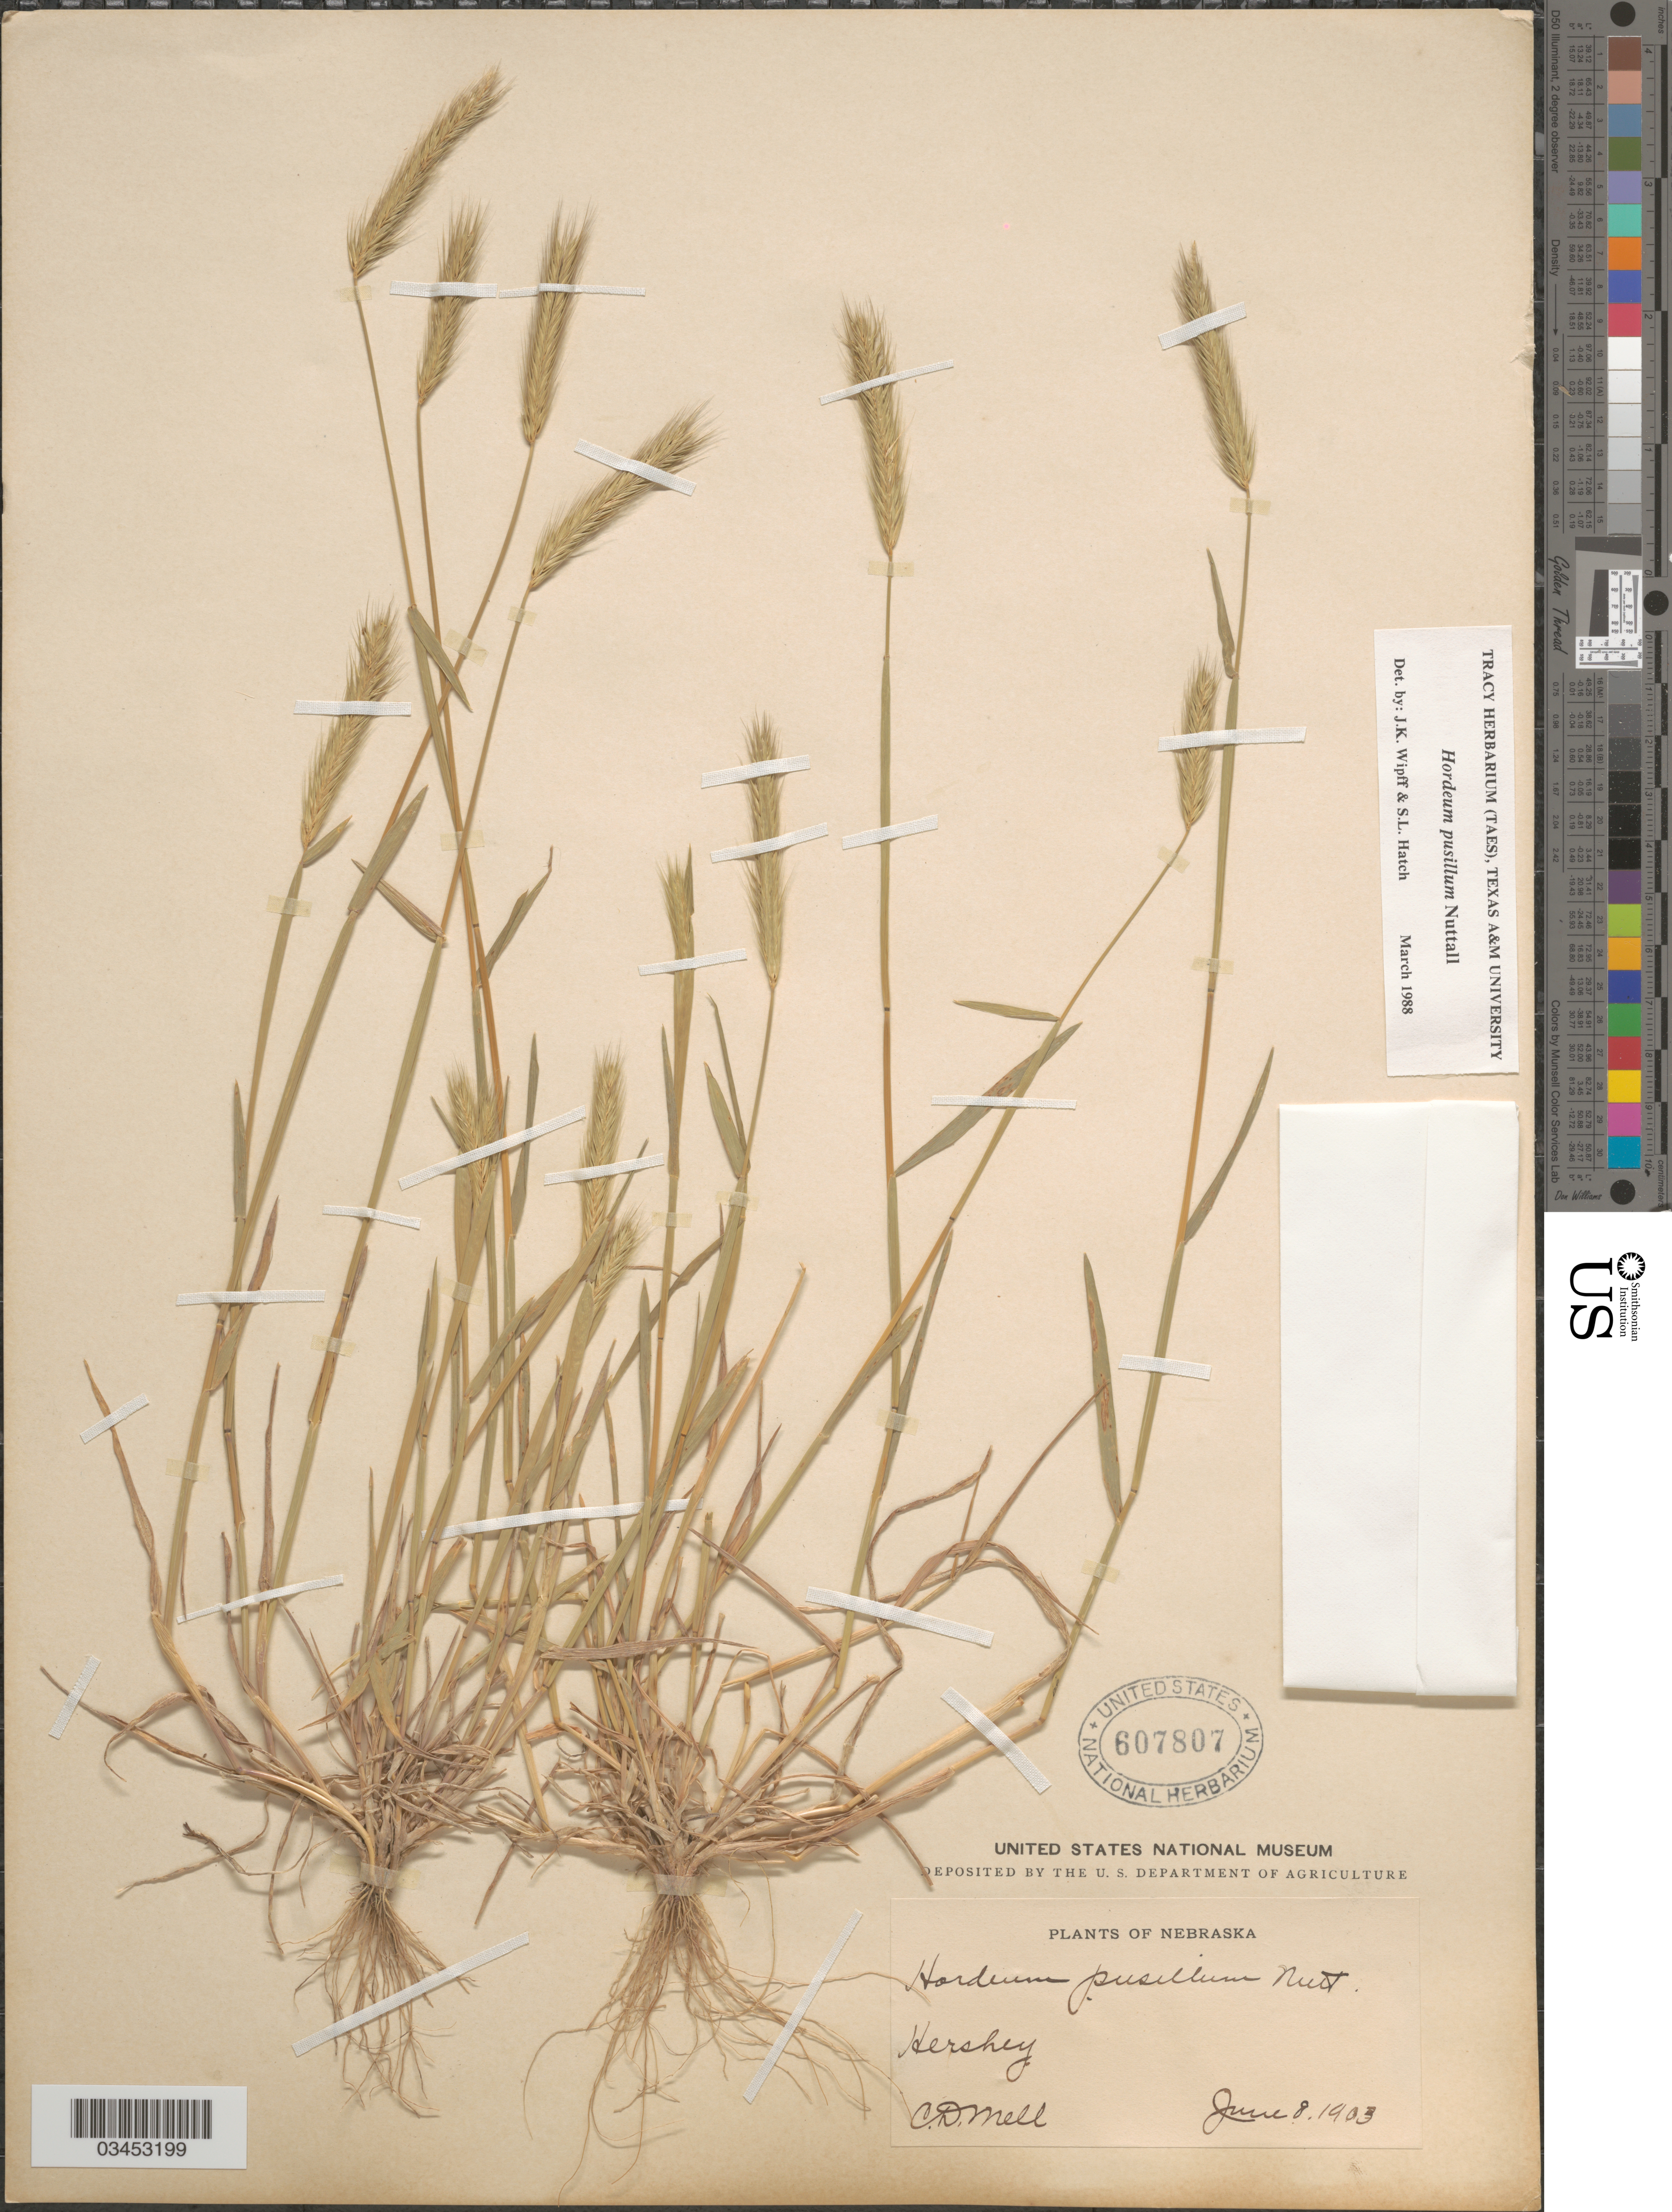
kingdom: Plantae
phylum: Tracheophyta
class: Liliopsida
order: Poales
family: Poaceae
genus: Hordeum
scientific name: Hordeum pusillum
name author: Nutt.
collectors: C. D. Mell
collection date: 1903-06-08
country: United States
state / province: Nebraska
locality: Hershey.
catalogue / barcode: US 607807